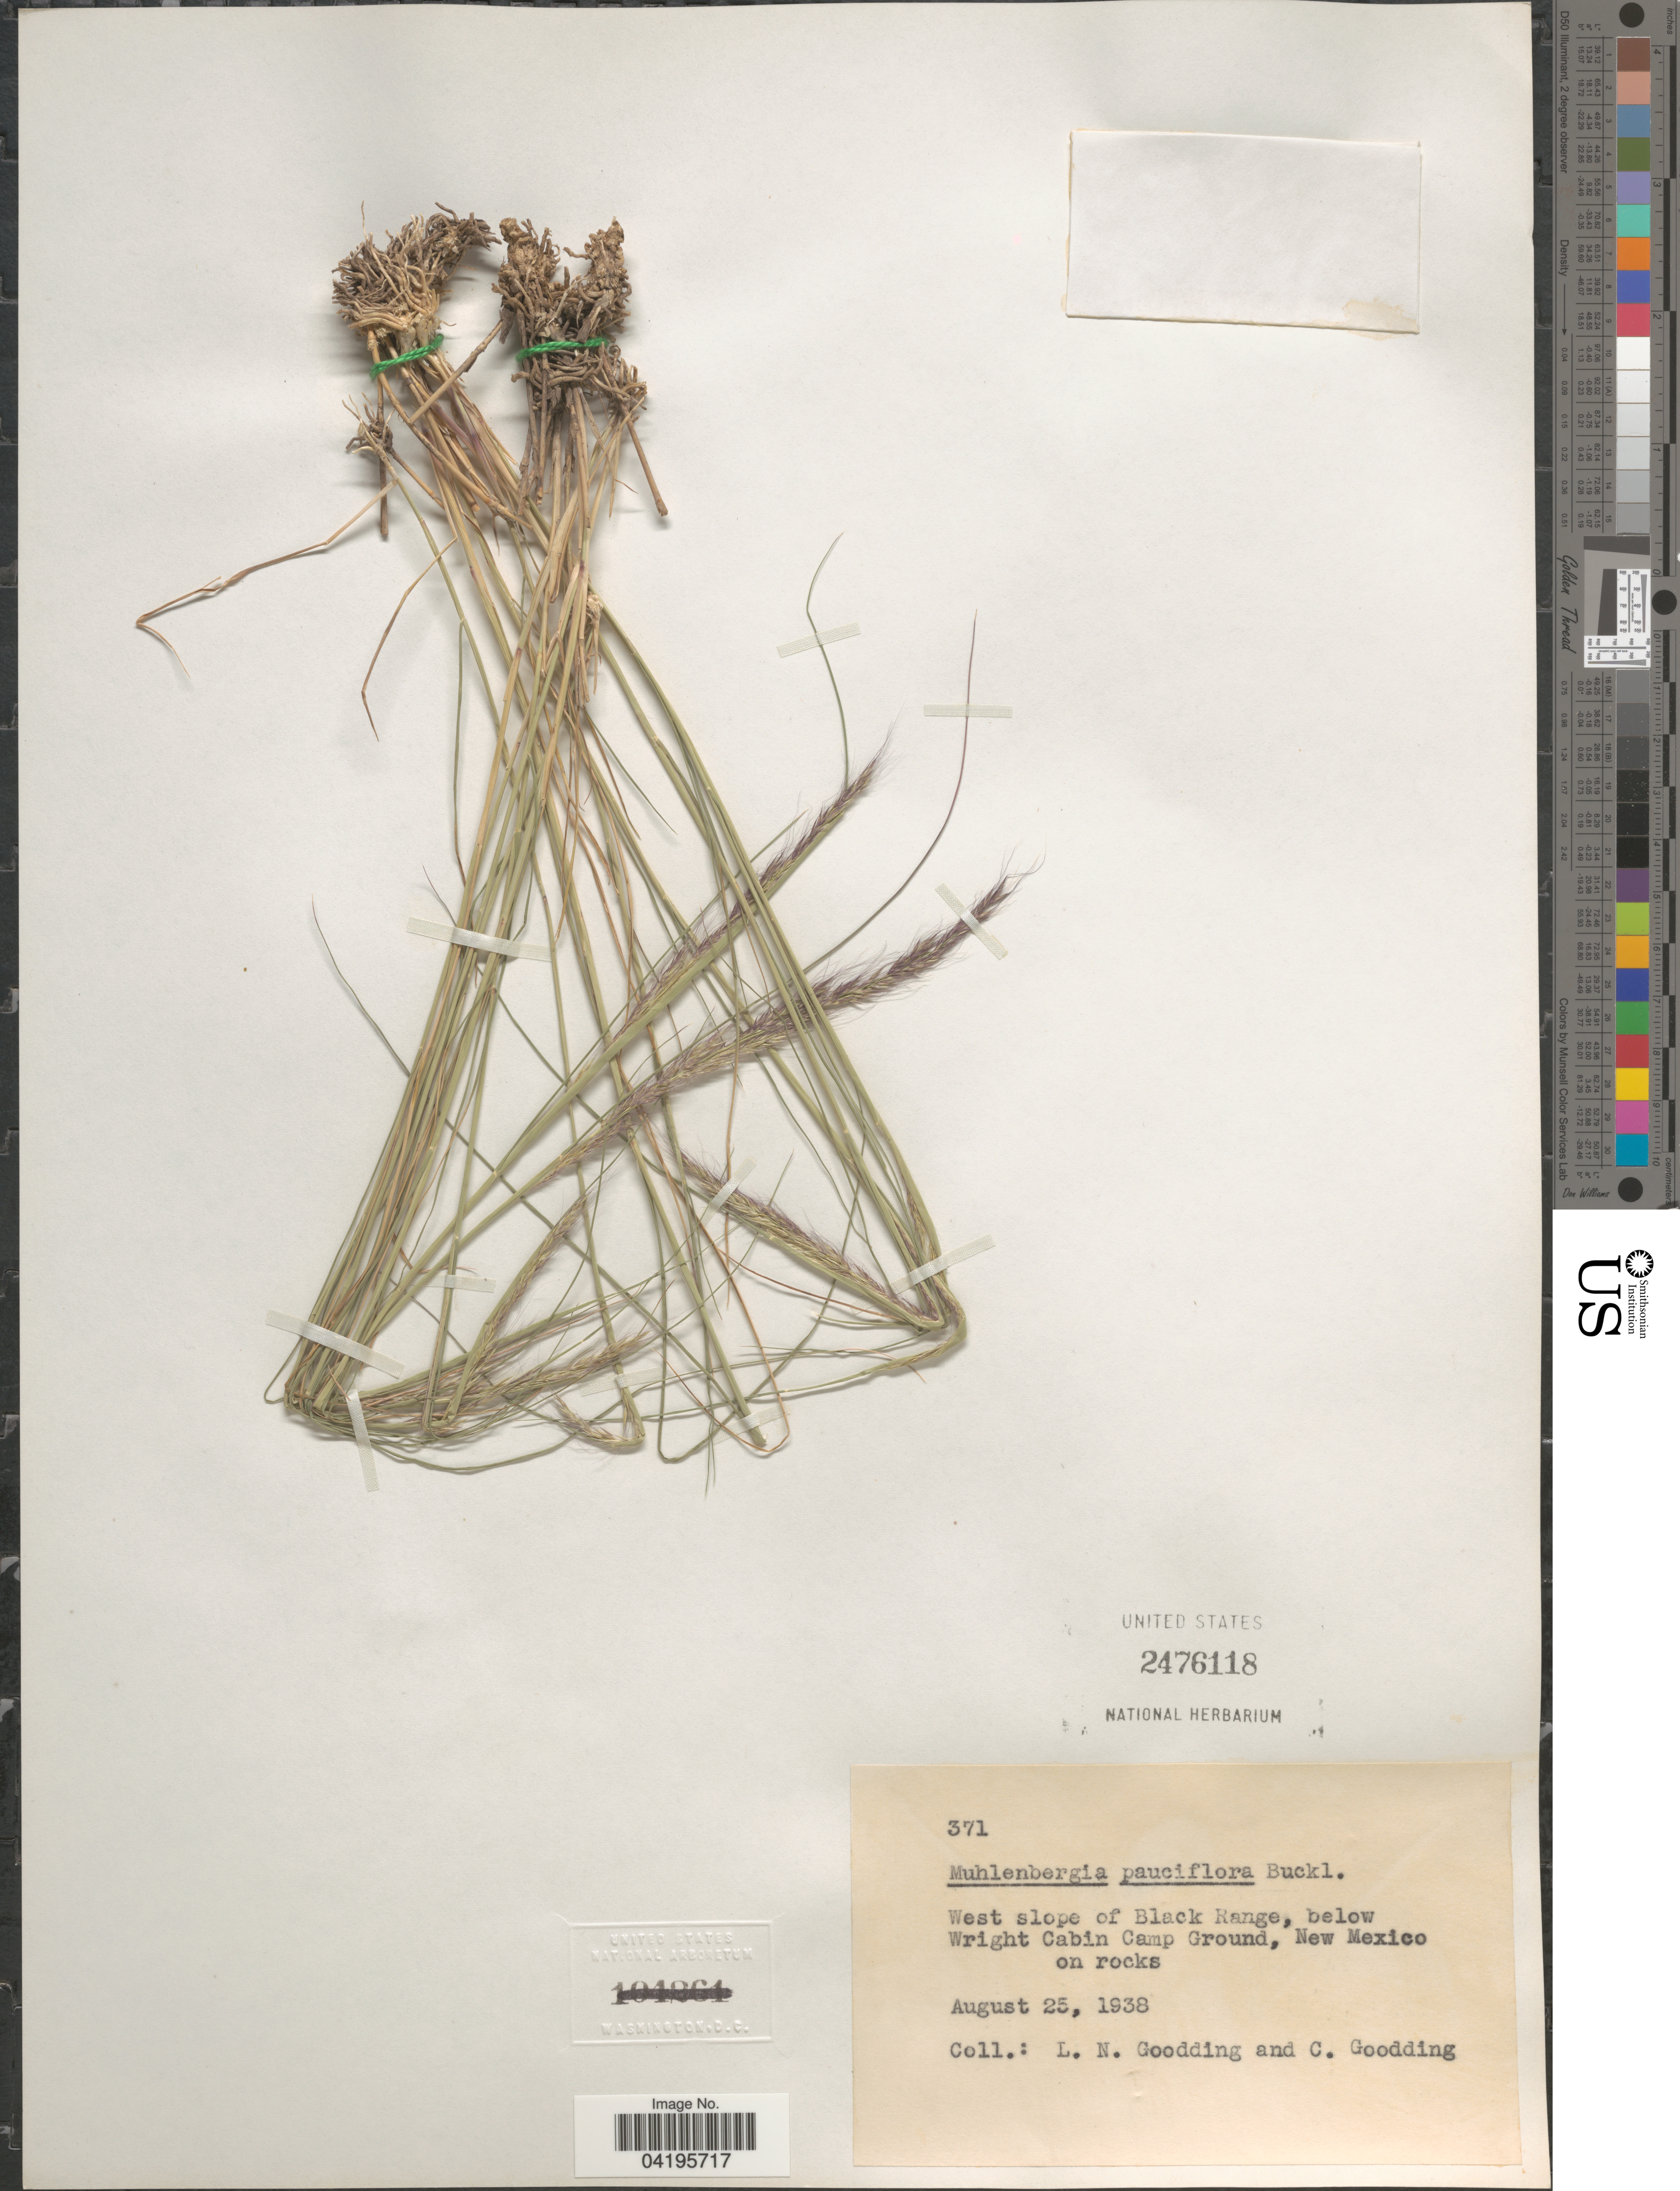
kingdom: Plantae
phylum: Tracheophyta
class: Liliopsida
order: Poales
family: Poaceae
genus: Muhlenbergia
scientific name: Muhlenbergia pauciflora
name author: Buckley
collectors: L. N. Goodding & C. Goodding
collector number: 371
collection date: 1938-08-25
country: United States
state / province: New Mexico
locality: West slope of Black Range, below Wright Cabin Camp Ground.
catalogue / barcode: US 2476118